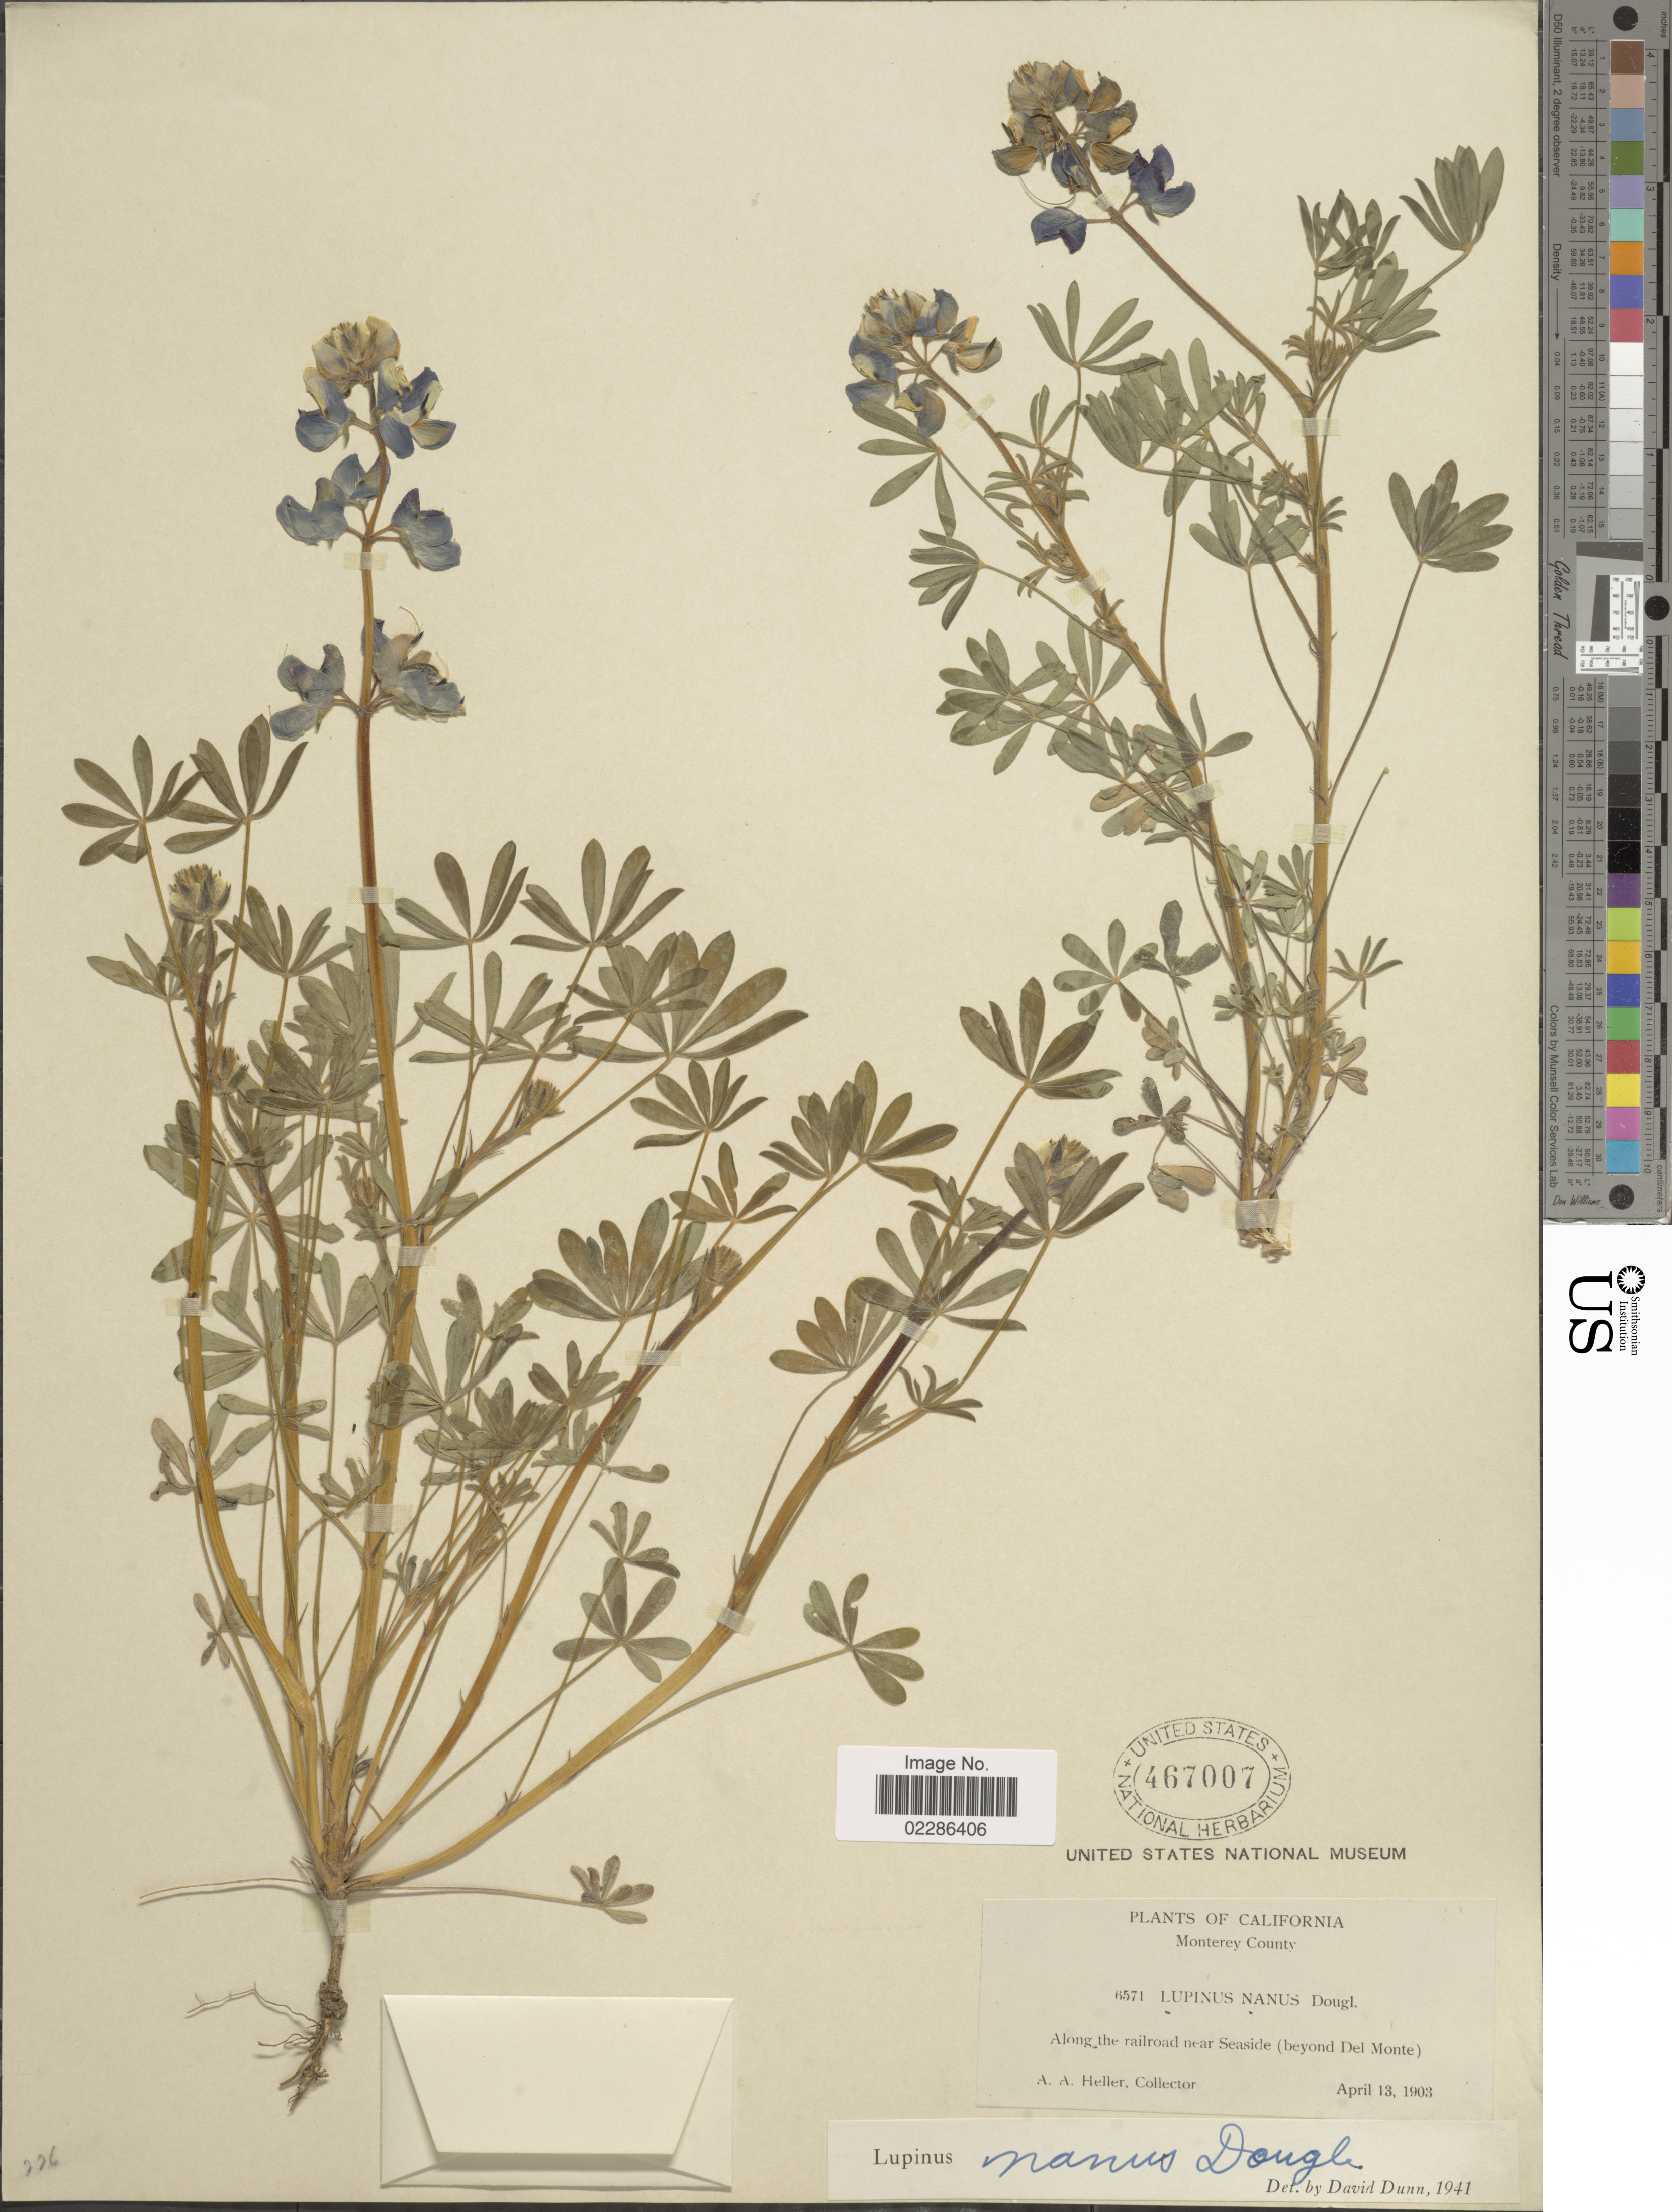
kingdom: Plantae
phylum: Tracheophyta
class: Magnoliopsida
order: Fabales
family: Fabaceae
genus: Lupinus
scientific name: Lupinus nanus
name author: Douglas ex Benth.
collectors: A. A. Heller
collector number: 6571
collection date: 1903-04-13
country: United States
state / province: California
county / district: Monterey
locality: Monterey County, Along the railroad near Seaside (beyond Del Monte)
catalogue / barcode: US 467007